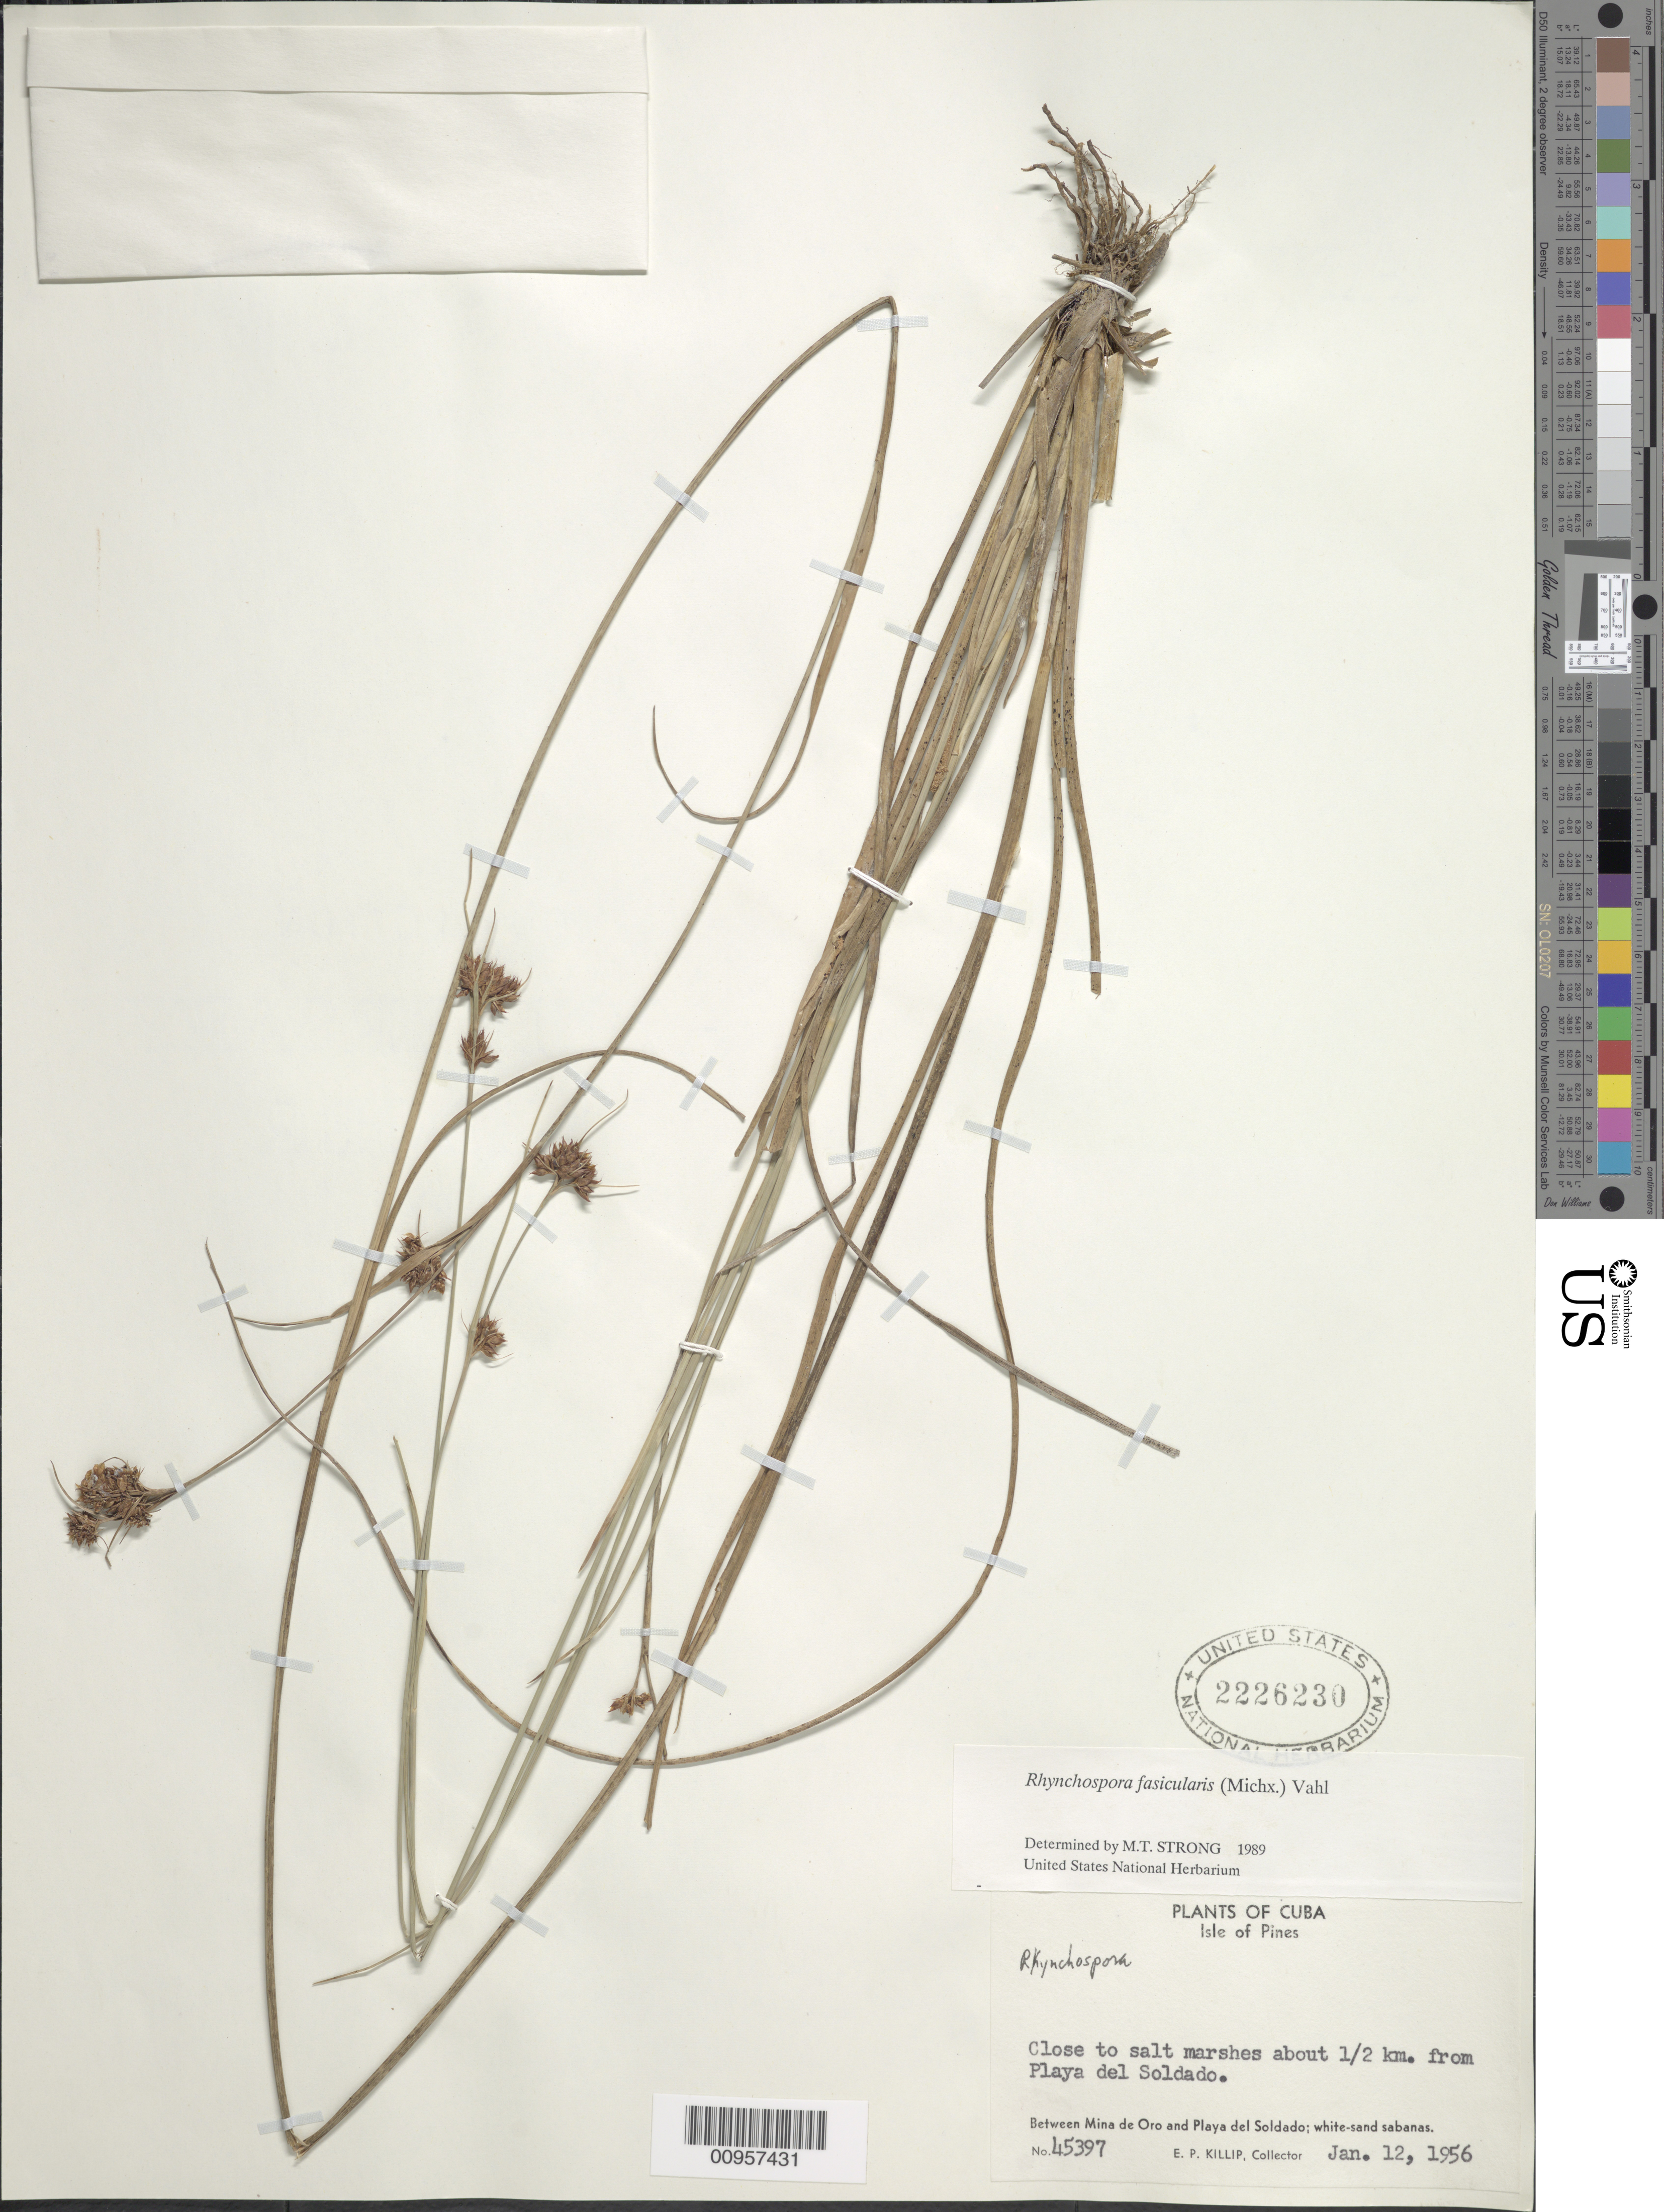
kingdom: Plantae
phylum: Tracheophyta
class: Liliopsida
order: Poales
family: Cyperaceae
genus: Rhynchospora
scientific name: Rhynchospora fascicularis subsp. fascicularis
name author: (Michx.) Vahl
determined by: Strong, M. T., (US), Smithsonian Institution - National Museum of Natural History (UNITED STATES)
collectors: E. P. Killip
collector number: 45397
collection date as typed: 12 Jan 1956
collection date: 1956-01-12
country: Cuba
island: Isla de la Juventud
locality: Isle of Pines, between Mina de Oro and Playa del Soldado, about 1/2 km from Playa del Soldado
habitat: white-sand savannas.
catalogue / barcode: US 2226230